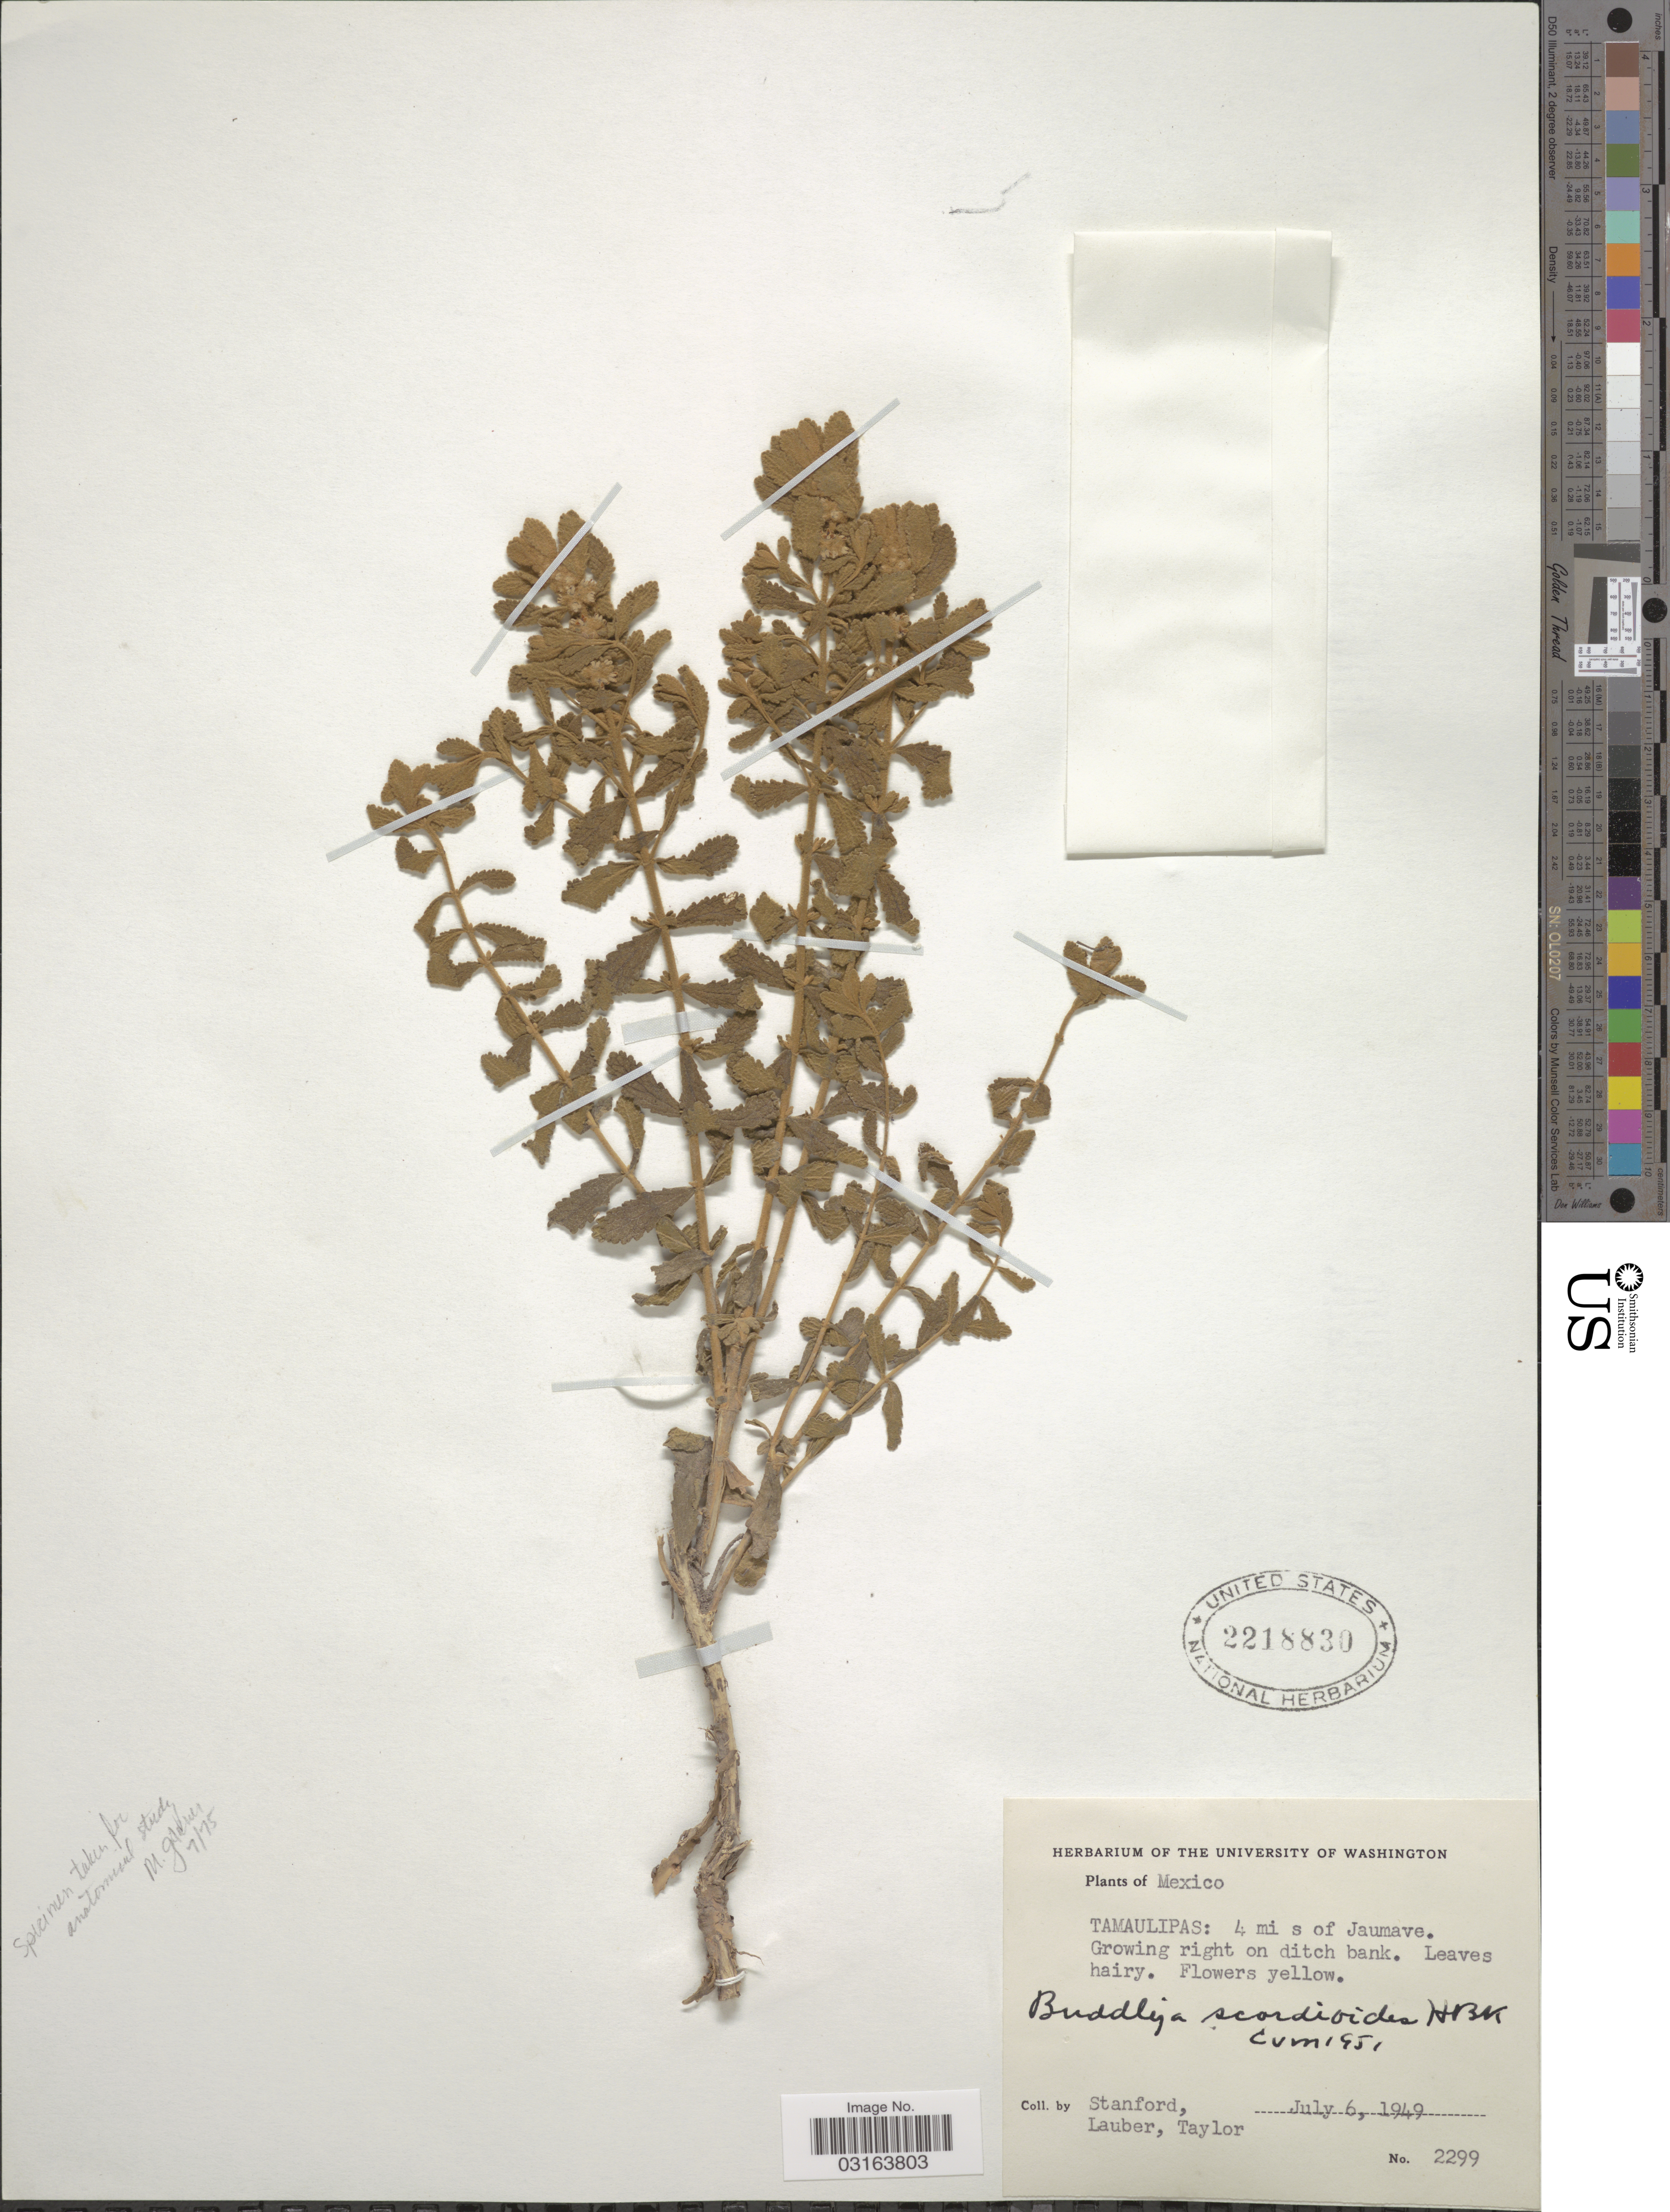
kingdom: Plantae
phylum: Tracheophyta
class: Magnoliopsida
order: Lamiales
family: Scrophulariaceae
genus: Buddleja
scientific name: Buddleja scordioides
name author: Kunth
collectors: -. Stanford, Lauber, -- & -. Taylor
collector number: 2299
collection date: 1949-07-06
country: Mexico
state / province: Tamaulipas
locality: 4 mi s of Jaumave.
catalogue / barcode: US 2218830